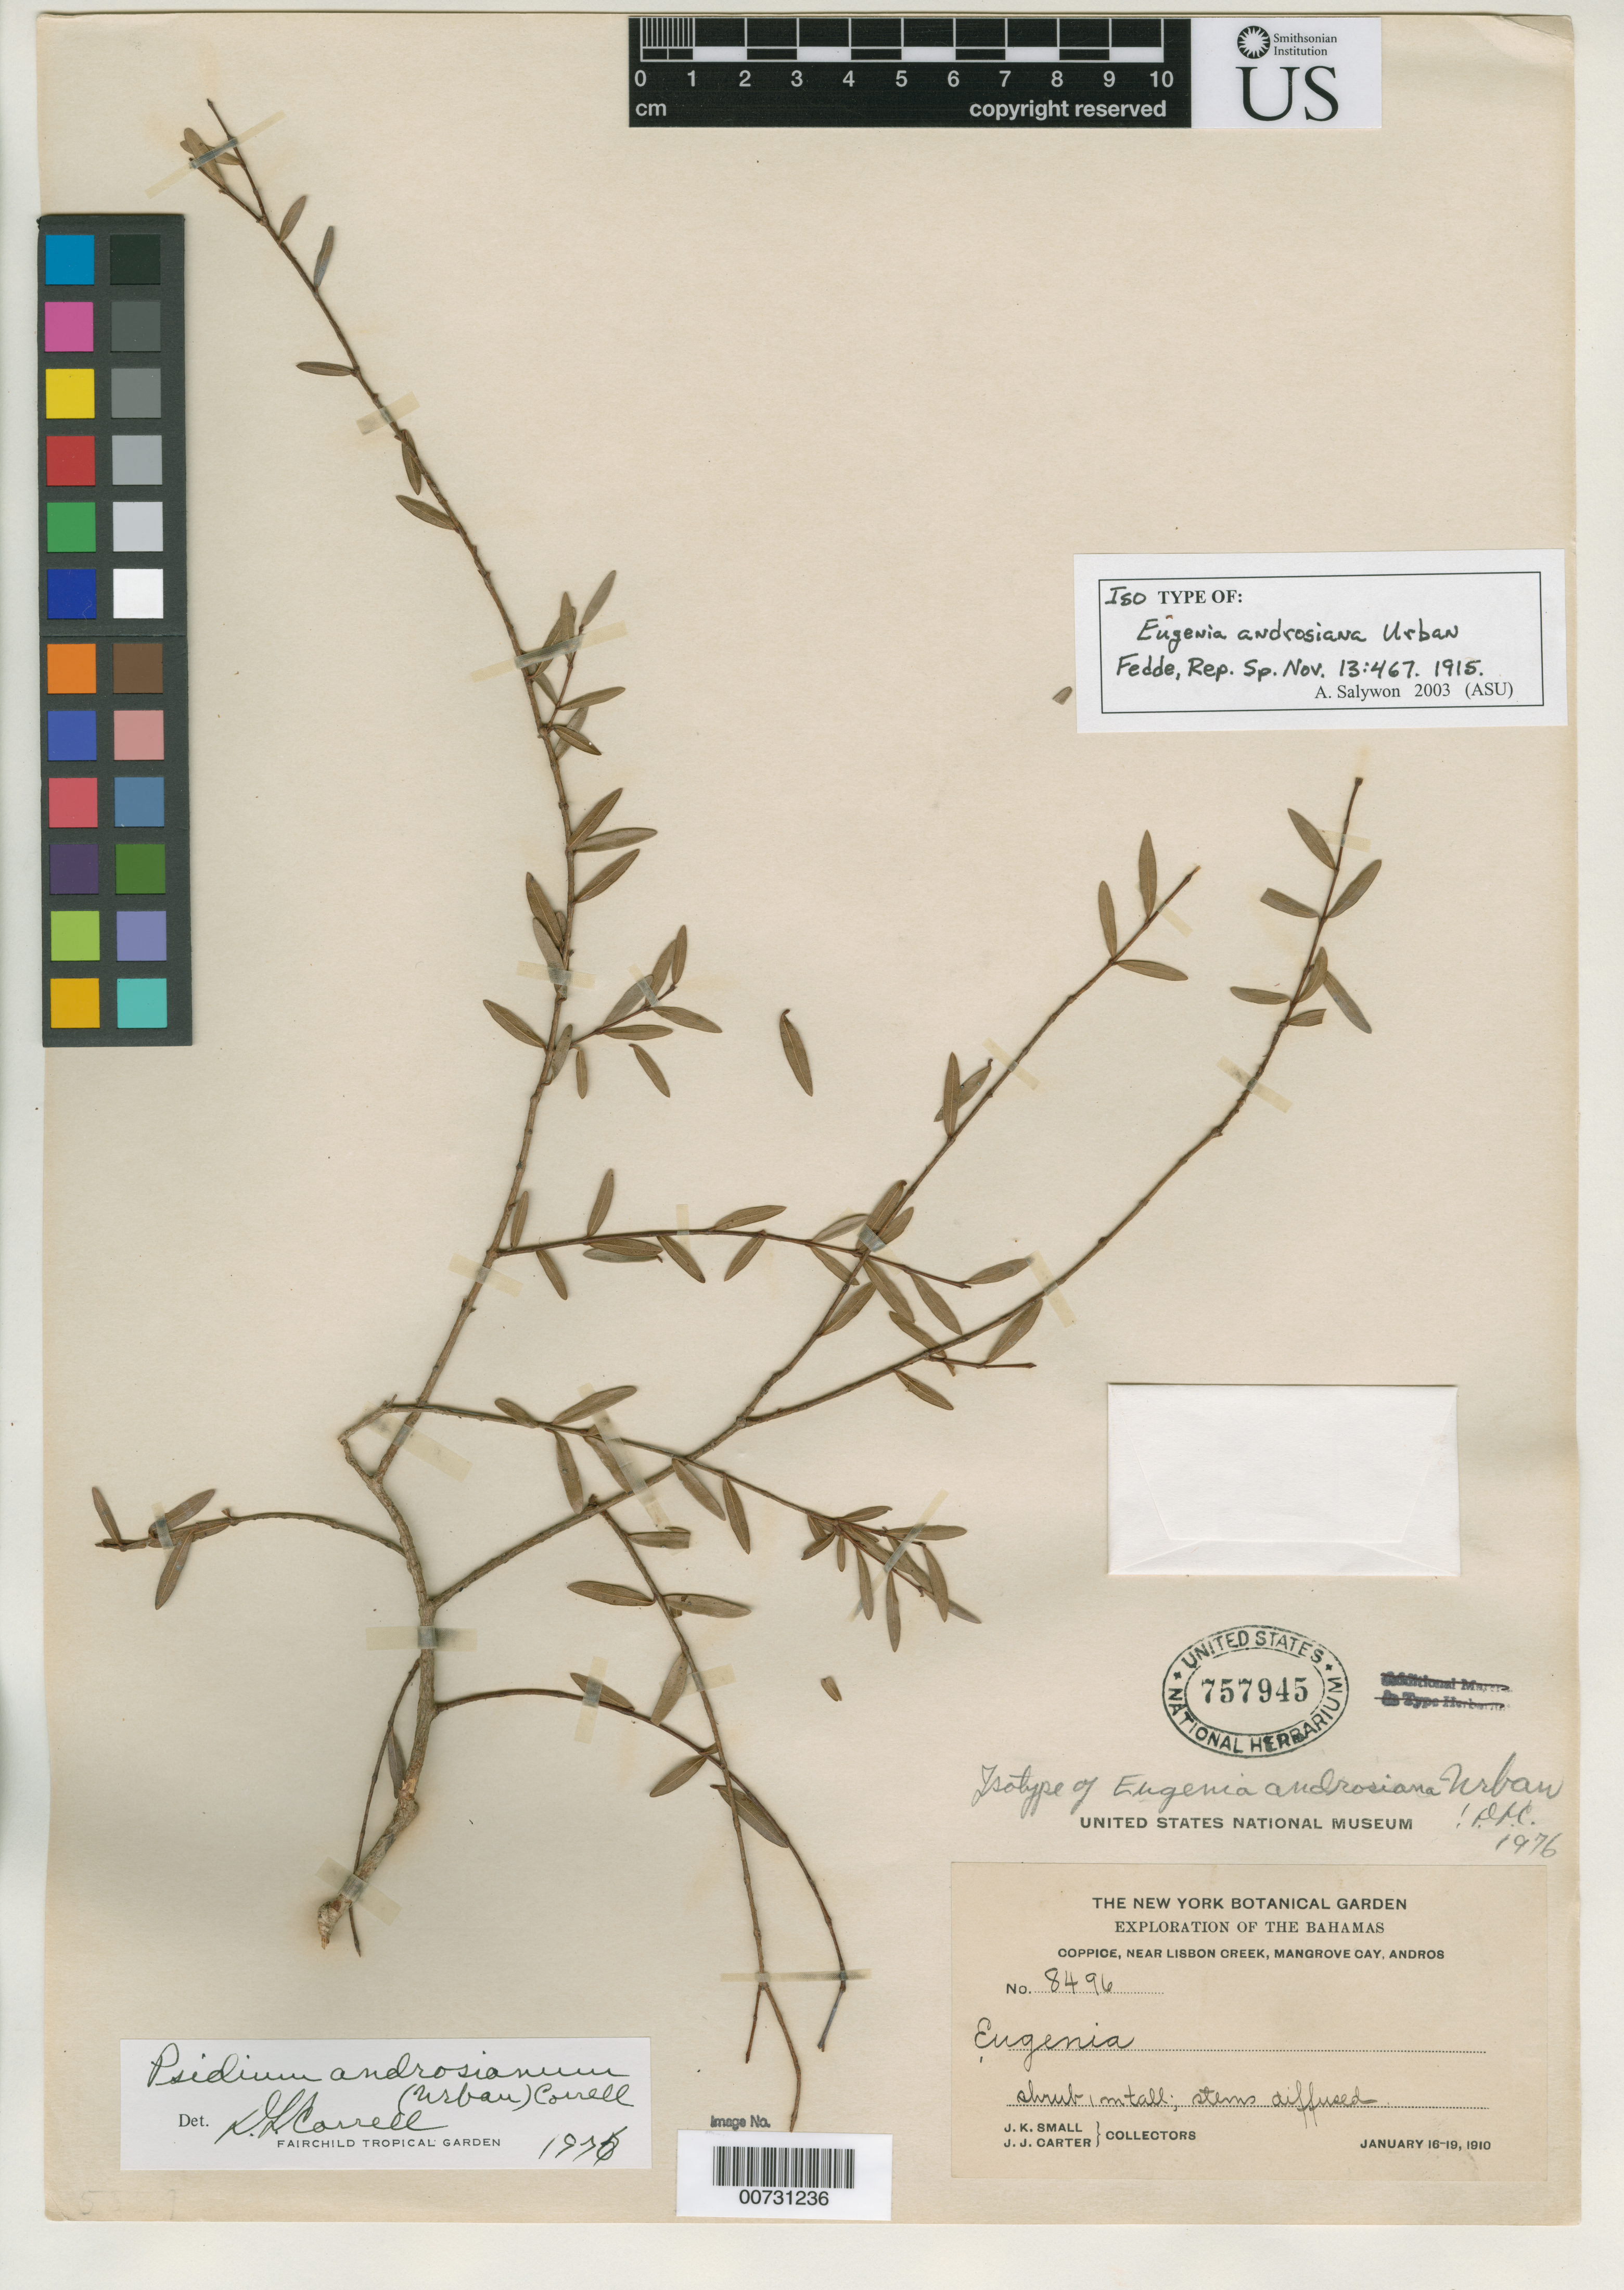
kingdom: Plantae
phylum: Tracheophyta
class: Magnoliopsida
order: Myrtales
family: Myrtaceae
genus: Eugenia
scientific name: Eugenia androsiana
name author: Urb.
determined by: Correll, D. S.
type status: Isotype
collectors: J. K. Small & J. J. Carter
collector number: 8496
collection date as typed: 16 Jan 1910 to 19 Jan 1910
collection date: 1910-01-16/1910-01-19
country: Bahamas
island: Andros Island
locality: Coppice, near Lisbon Creek, Mangrove Cay, Andros.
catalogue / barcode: US 757945